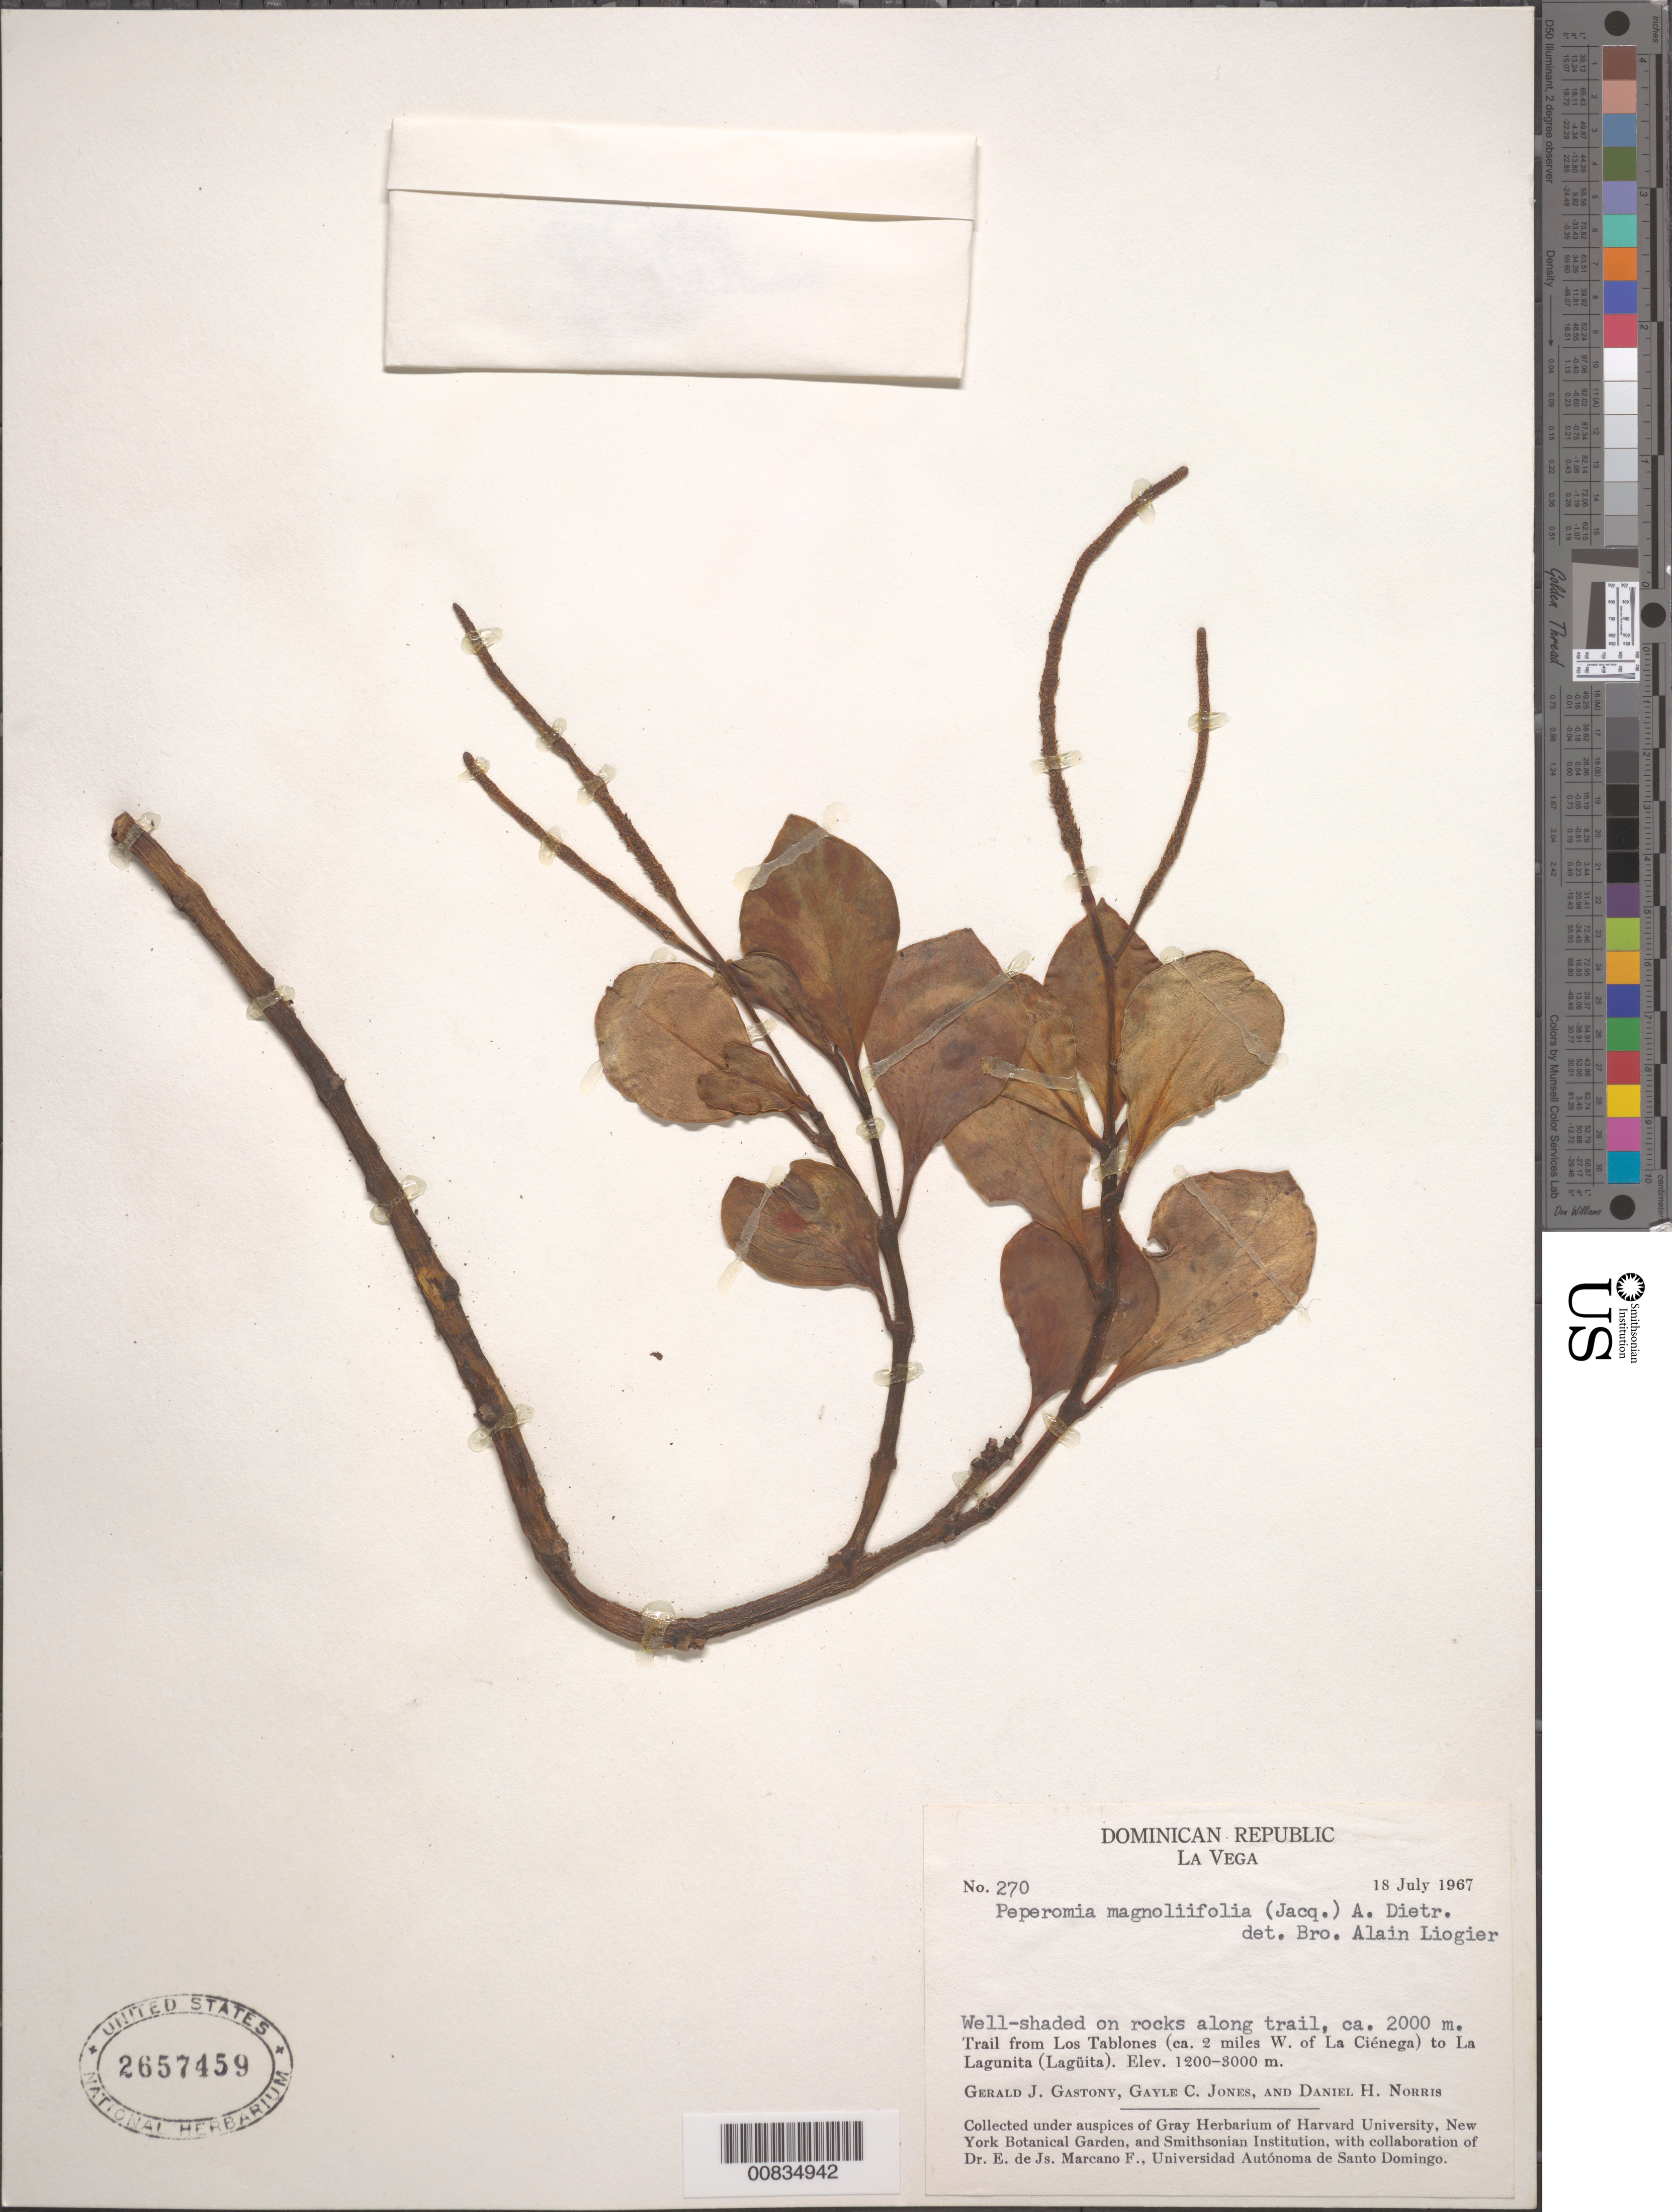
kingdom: Plantae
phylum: Tracheophyta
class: Magnoliopsida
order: Piperales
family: Piperaceae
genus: Peperomia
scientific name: Peperomia magnoliifolia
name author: (Jacq.) A. Dietr.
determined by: Liogier, Alain H.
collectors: G. Gastony, G. C. Jones & D. H. Norris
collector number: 270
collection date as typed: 18 Jul 1967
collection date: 1967-07-18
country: Dominican Republic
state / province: La Vega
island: Hispaniola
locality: Along trail from Los Tablones (ca. 2 mjiles W. of La Ciénaga) to La Lagunita (Lagüita).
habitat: Well-shaded on rocks.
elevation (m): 2000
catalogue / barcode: US 2657459